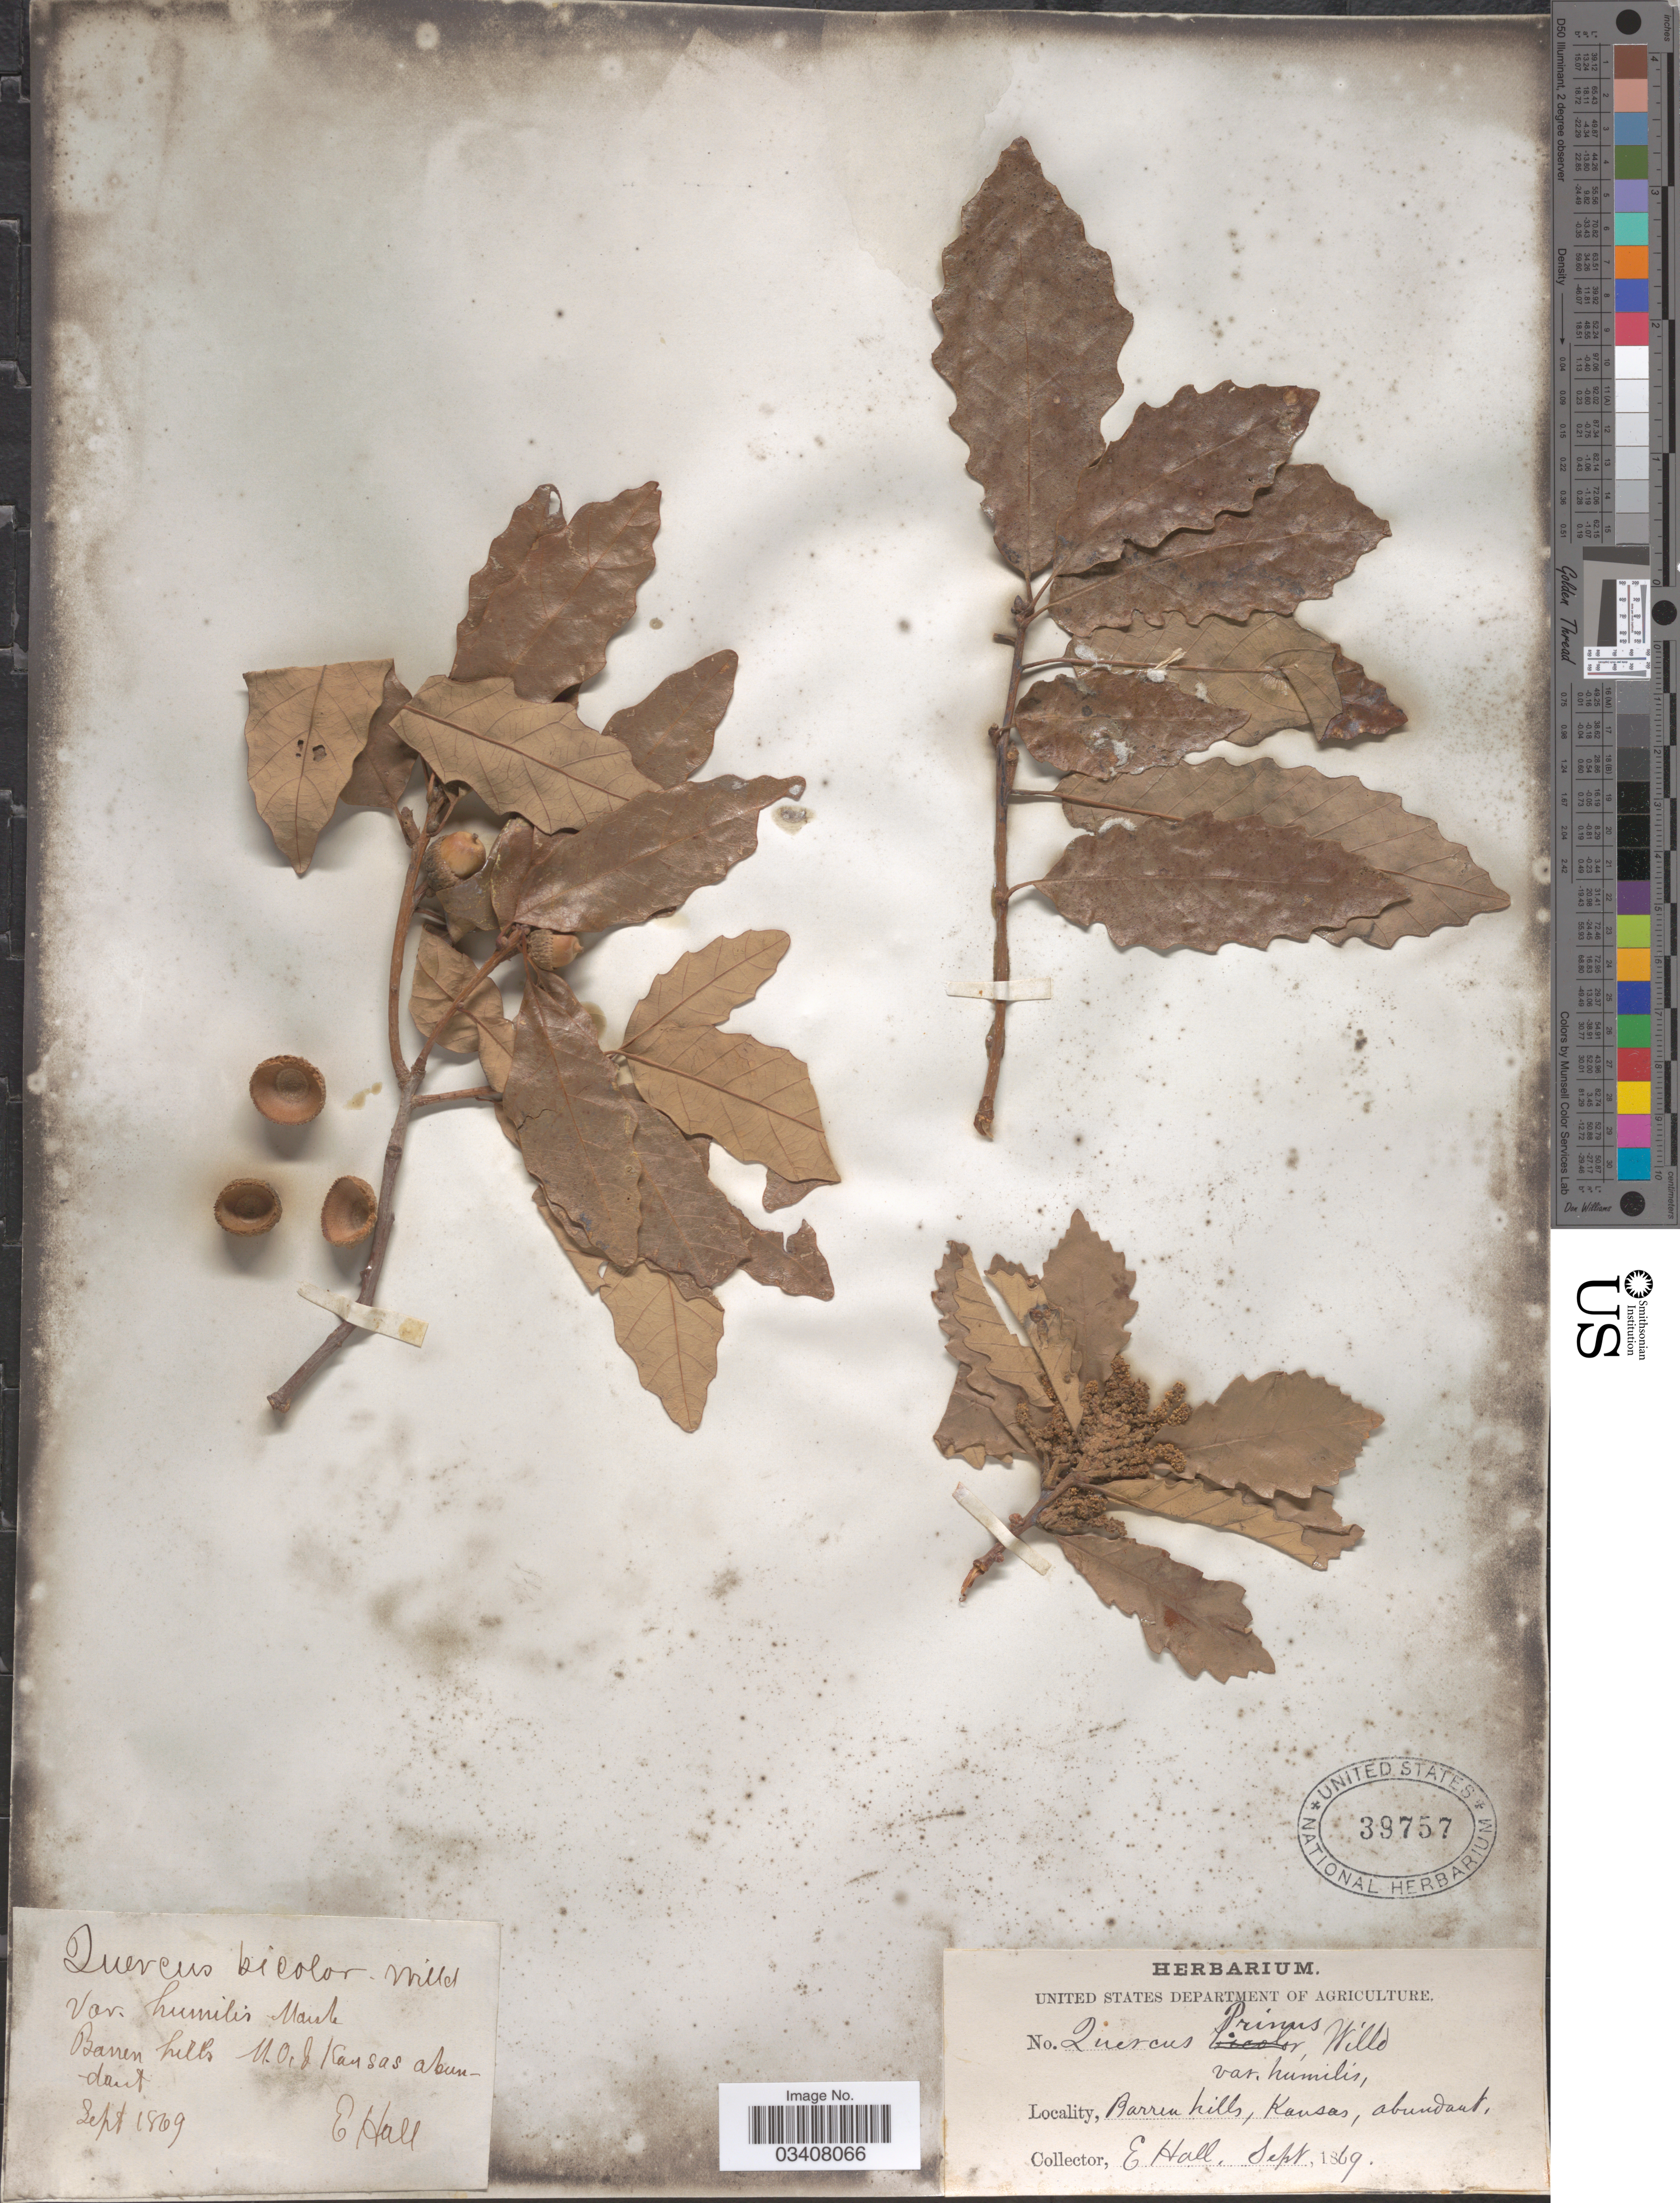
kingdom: Plantae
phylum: Tracheophyta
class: Magnoliopsida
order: Fagales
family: Fagaceae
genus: Quercus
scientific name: Quercus prinoides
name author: Willd.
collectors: E. Hall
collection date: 1869-09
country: United States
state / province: Kansas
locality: Barren hills. N.O. of Kansas.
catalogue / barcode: US 39757